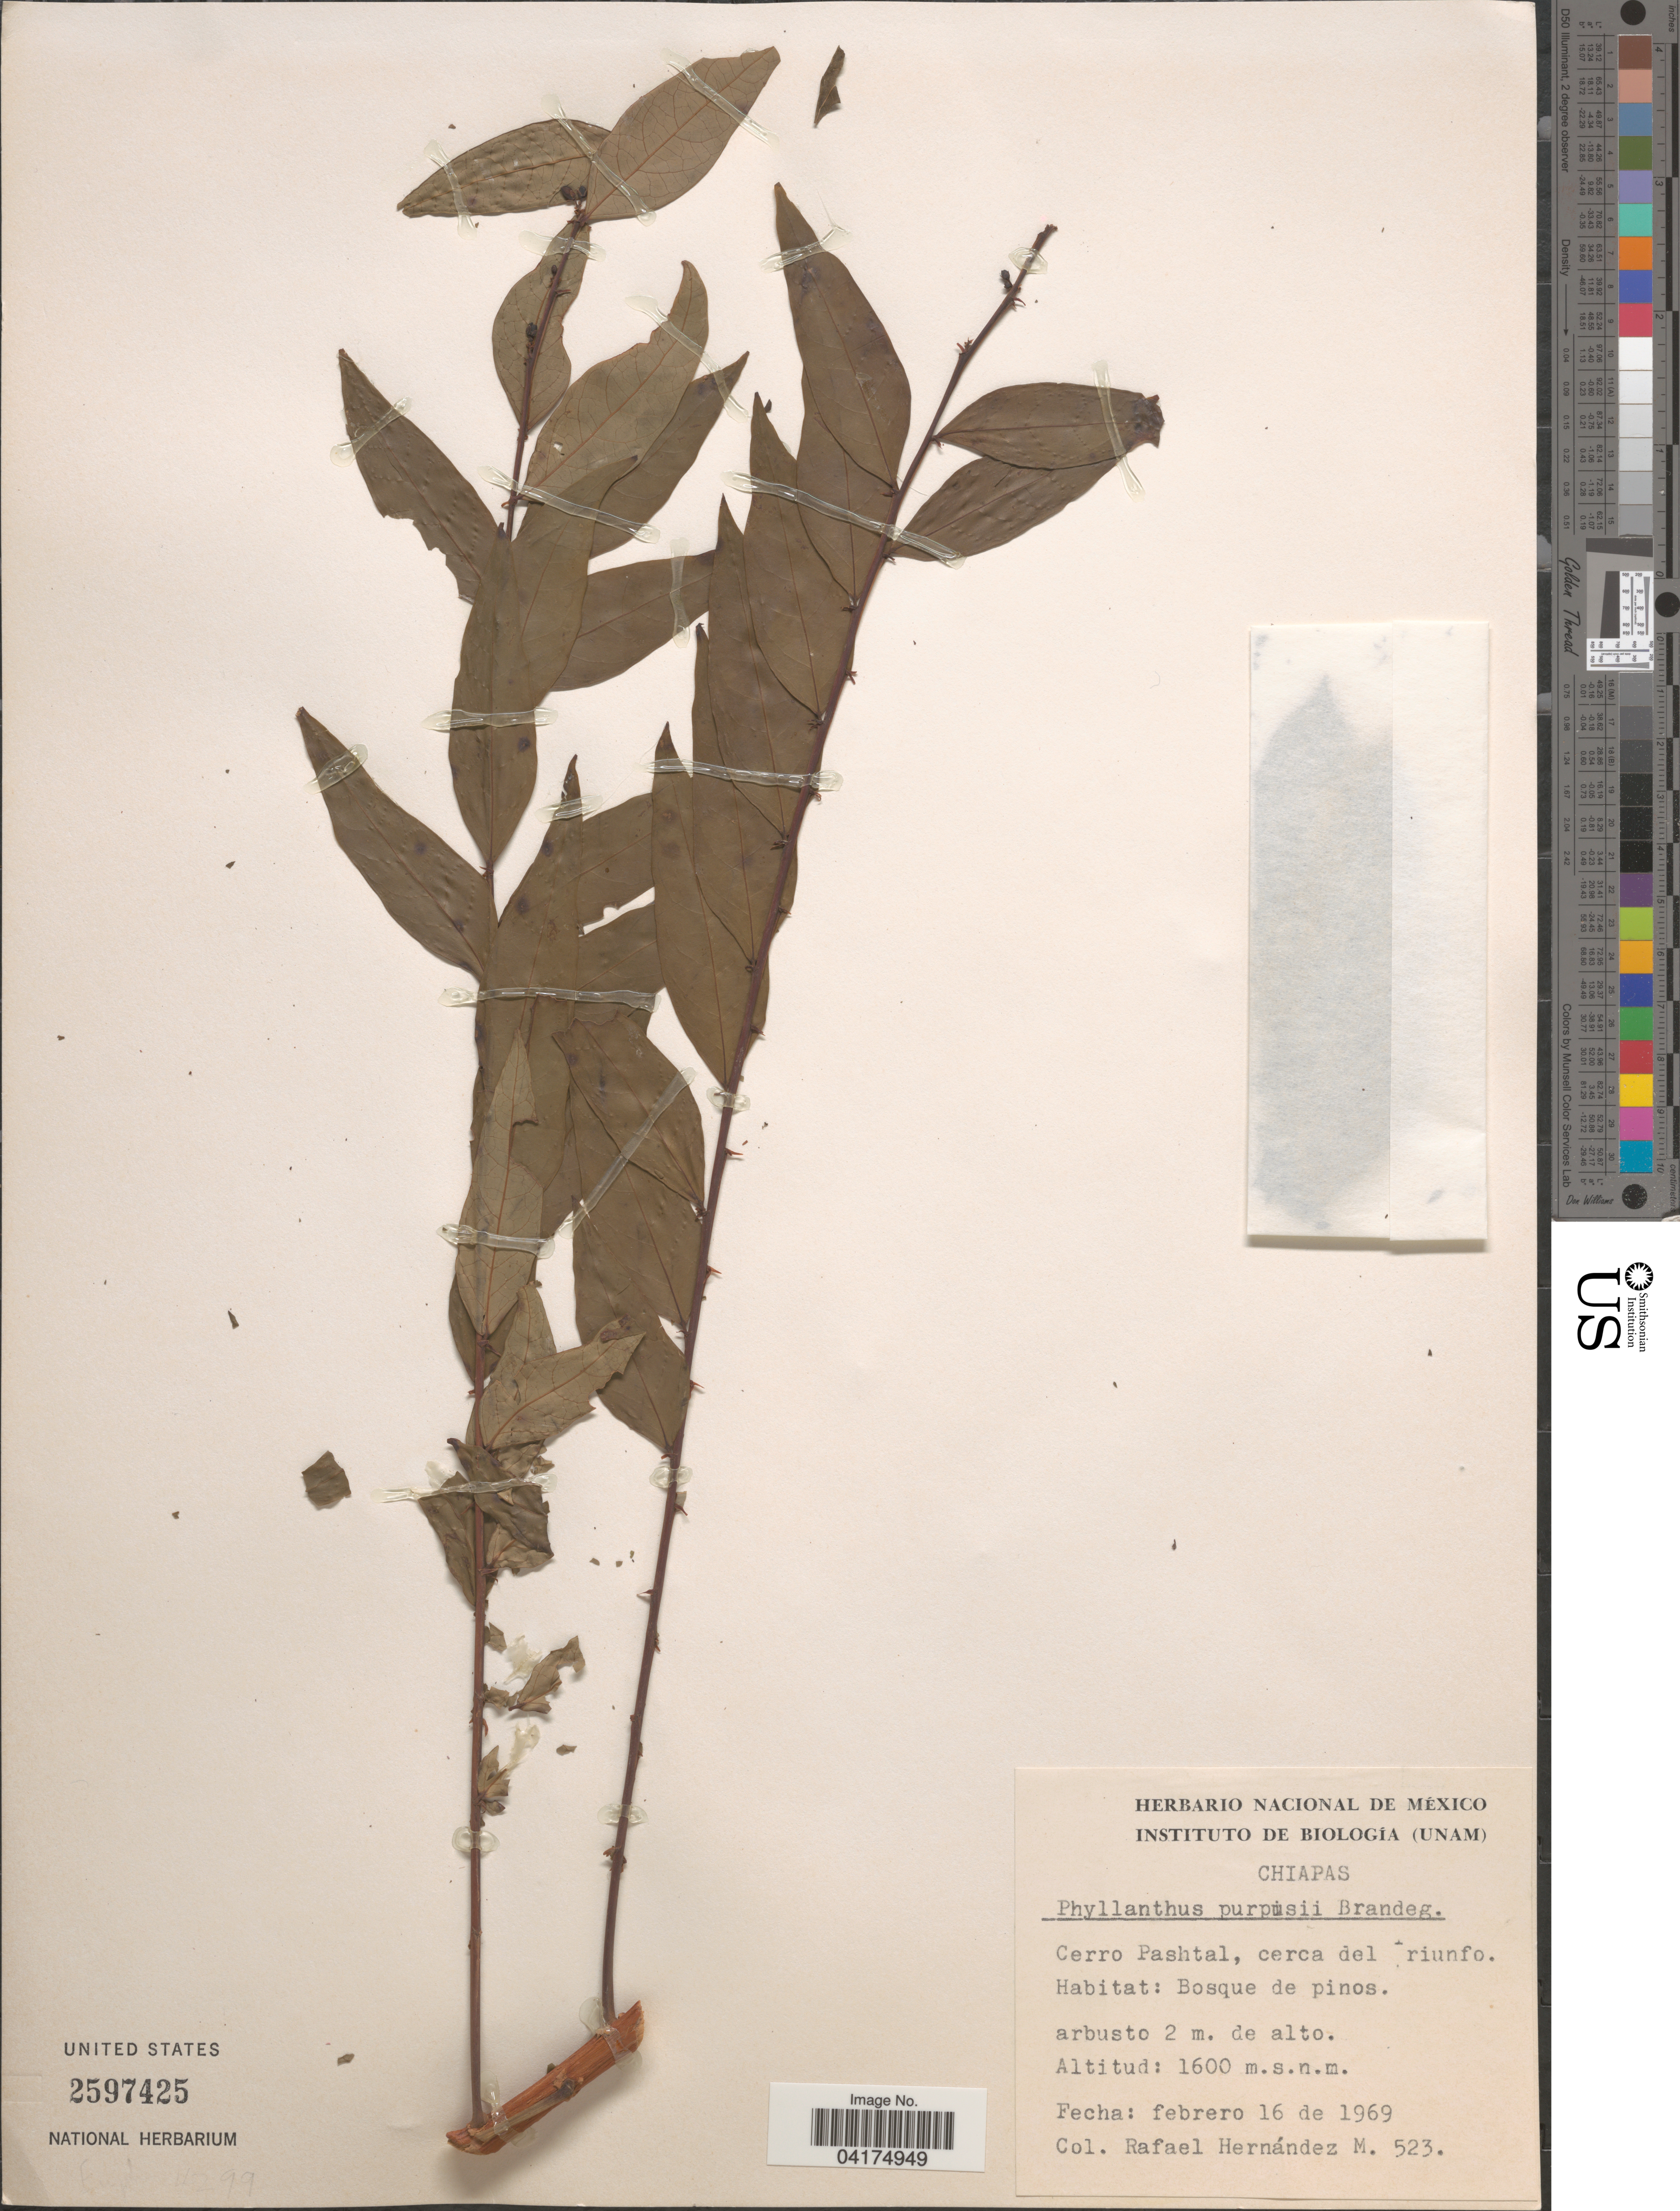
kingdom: Plantae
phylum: Tracheophyta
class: Magnoliopsida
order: Malpighiales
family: Phyllanthaceae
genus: Phyllanthus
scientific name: Phyllanthus purpusii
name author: Brandegee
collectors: R. Hernández-M.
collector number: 523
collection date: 1969-02-16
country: Mexico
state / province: Chiapas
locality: Cerro Pashtal, cerca del Triunfo [interpreted].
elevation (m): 1600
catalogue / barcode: US 2597425